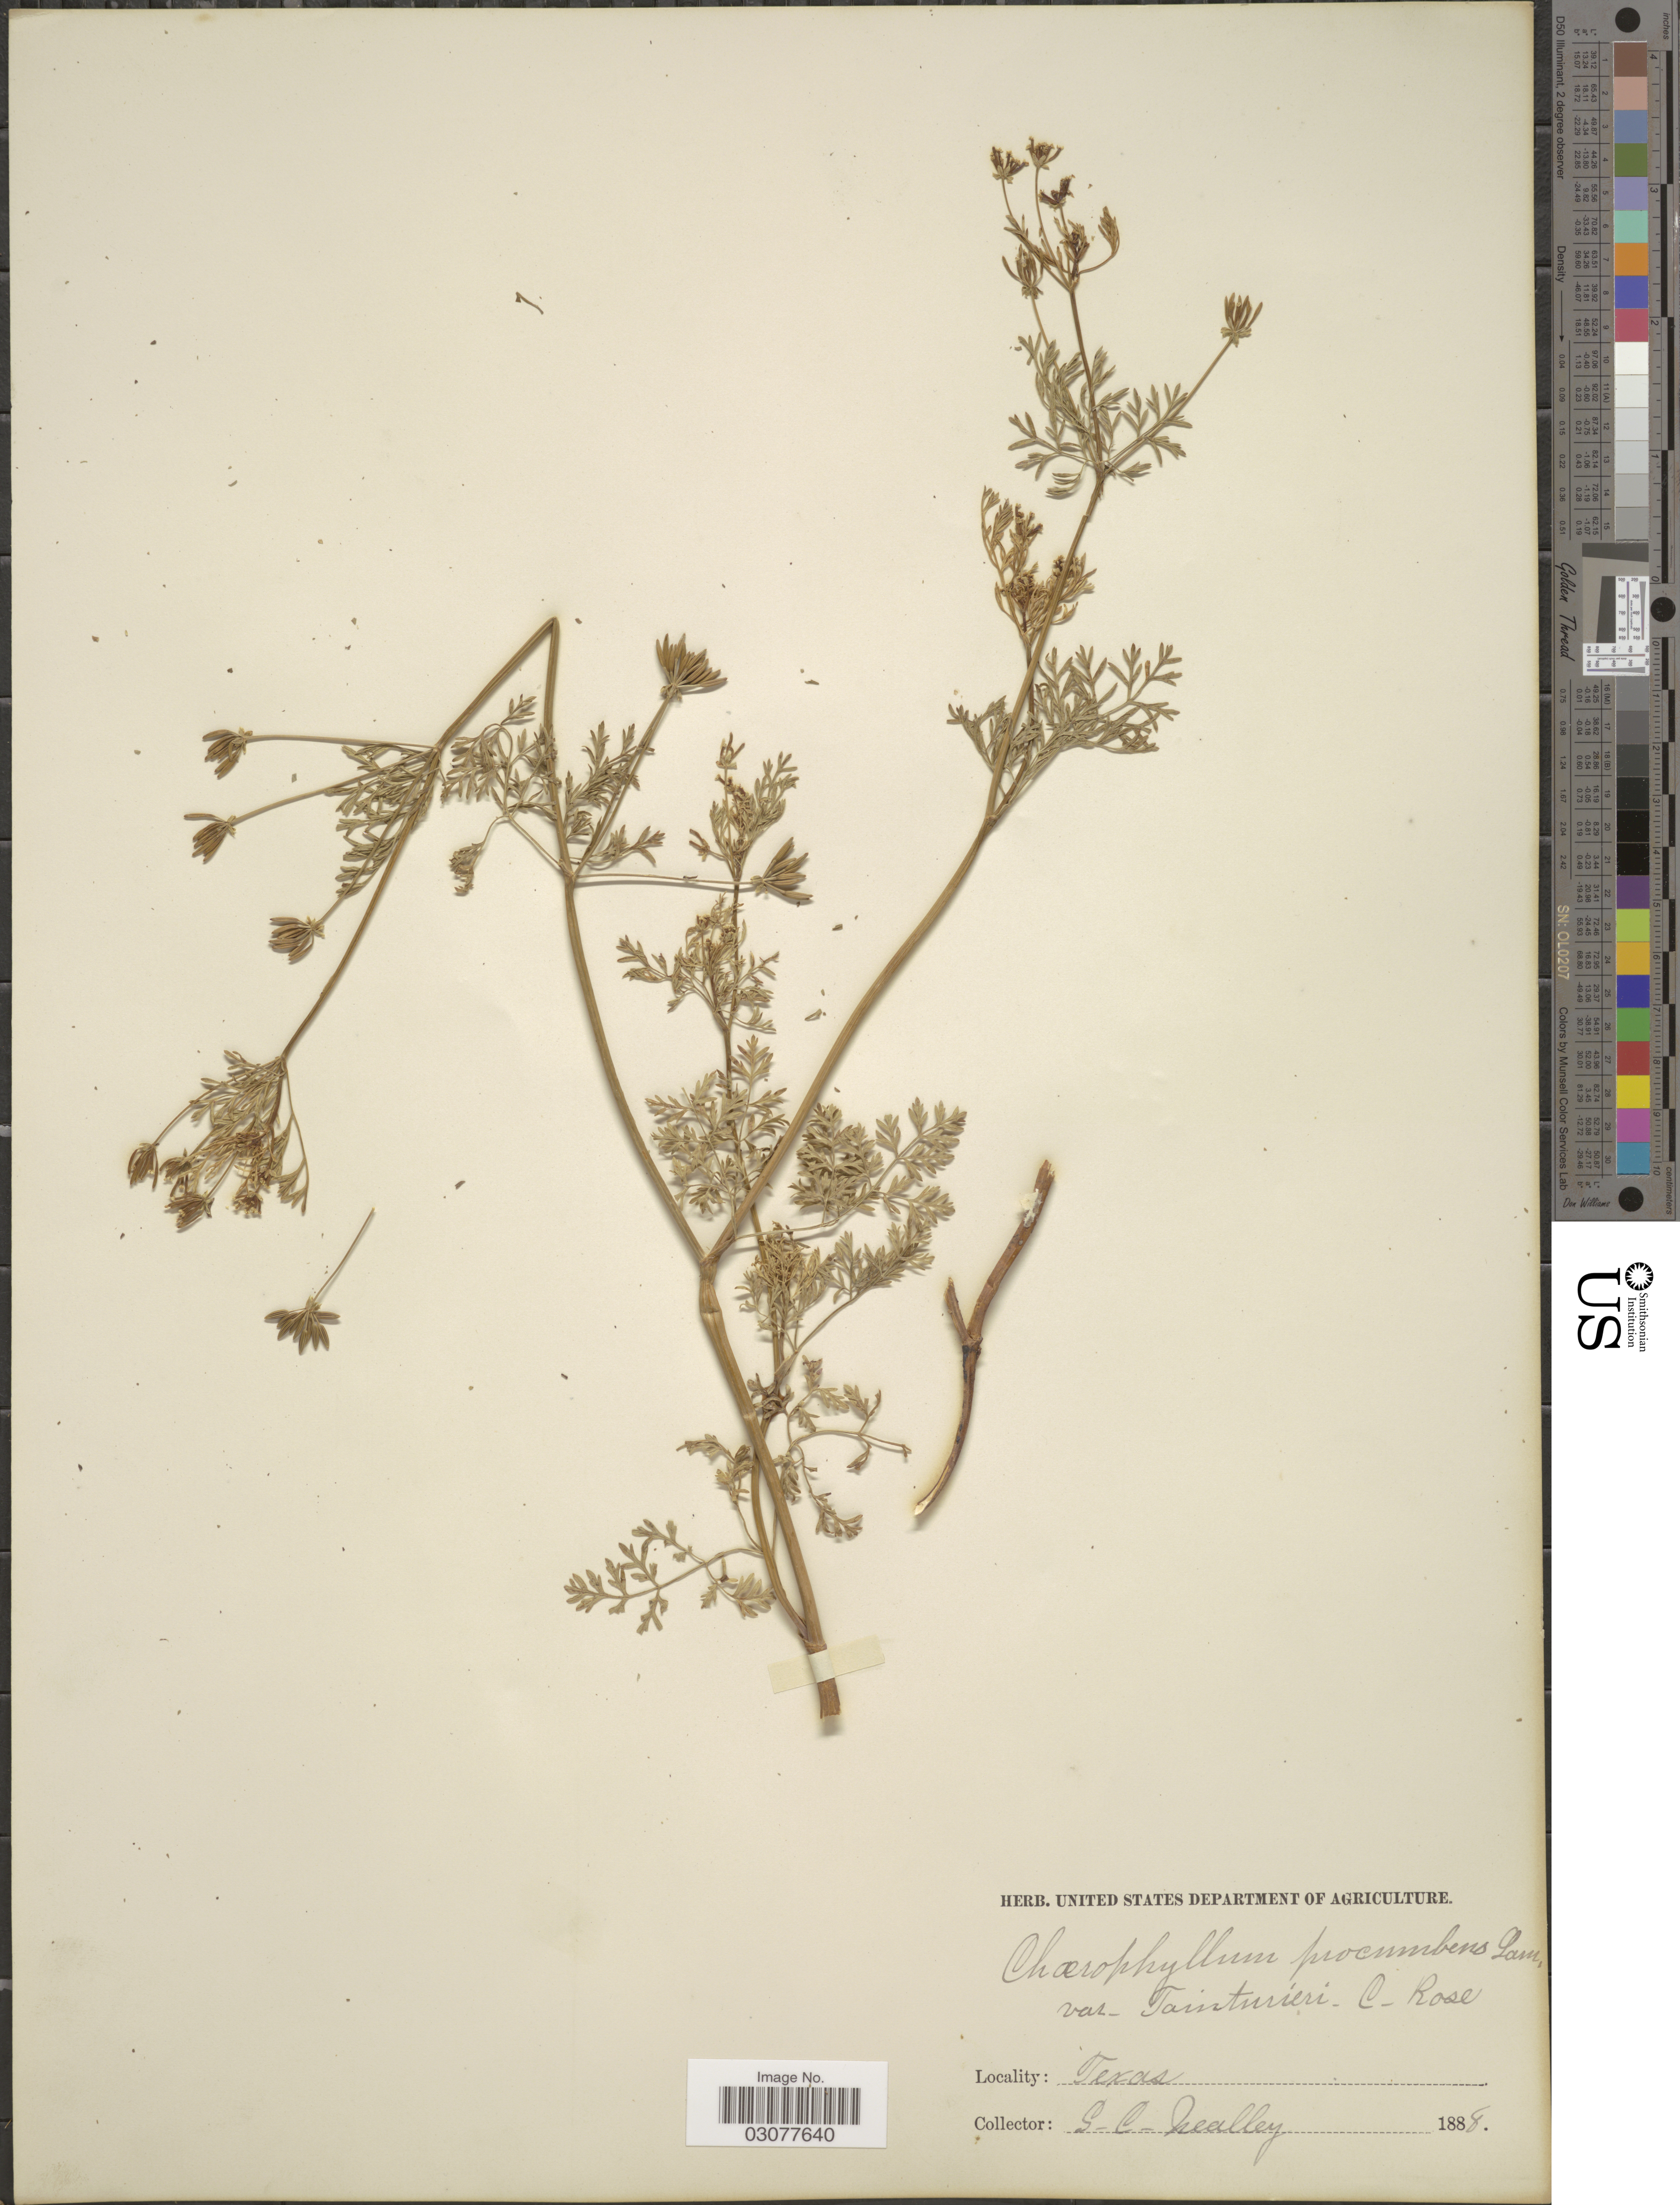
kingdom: Plantae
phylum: Tracheophyta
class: Magnoliopsida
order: Apiales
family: Apiaceae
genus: Chaerophyllum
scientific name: Chaerophyllum texanum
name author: J.M. Coult. & Rose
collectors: G. Neally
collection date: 1888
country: United States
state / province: Texas